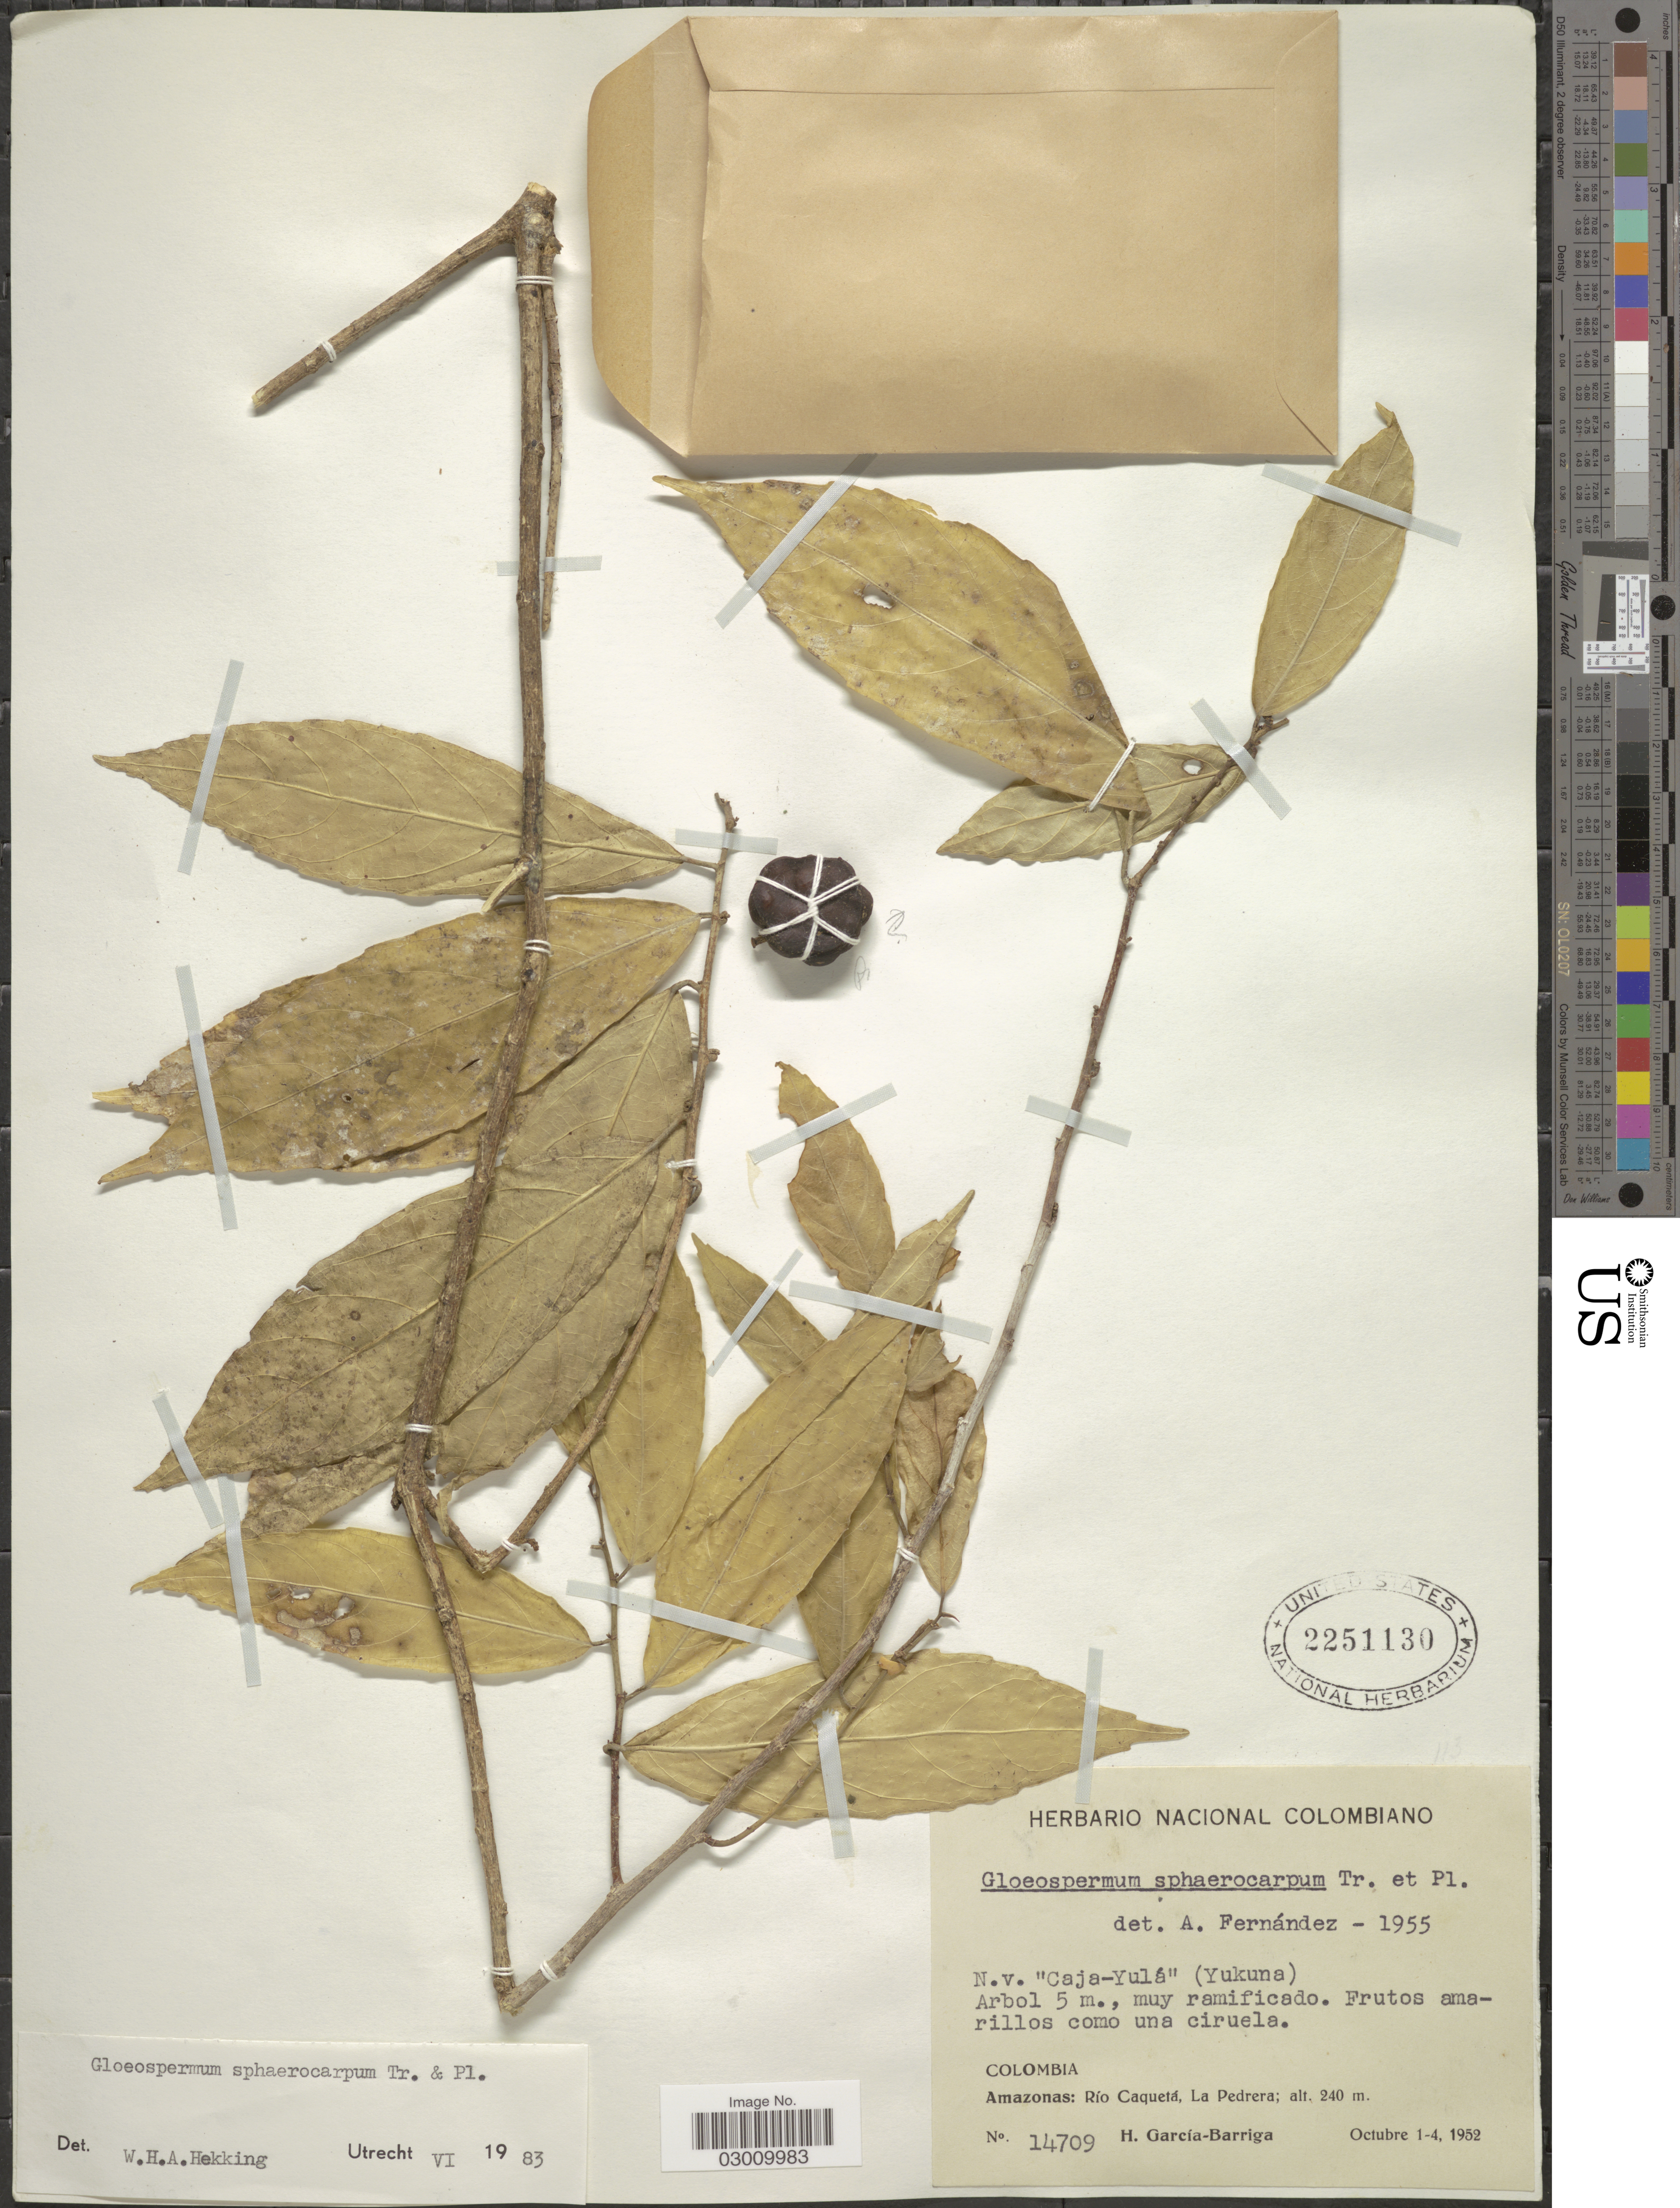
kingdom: Plantae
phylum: Tracheophyta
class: Magnoliopsida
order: Malpighiales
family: Violaceae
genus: Gloeospermum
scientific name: Gloeospermum sphaerocarpum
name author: Triana & Planch.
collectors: H. García Barriga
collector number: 14709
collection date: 1952-10-01/1952-10-04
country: Colombia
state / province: Amazônas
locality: Río Caquetá, La Pedrera.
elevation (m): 240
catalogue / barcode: US 2251130